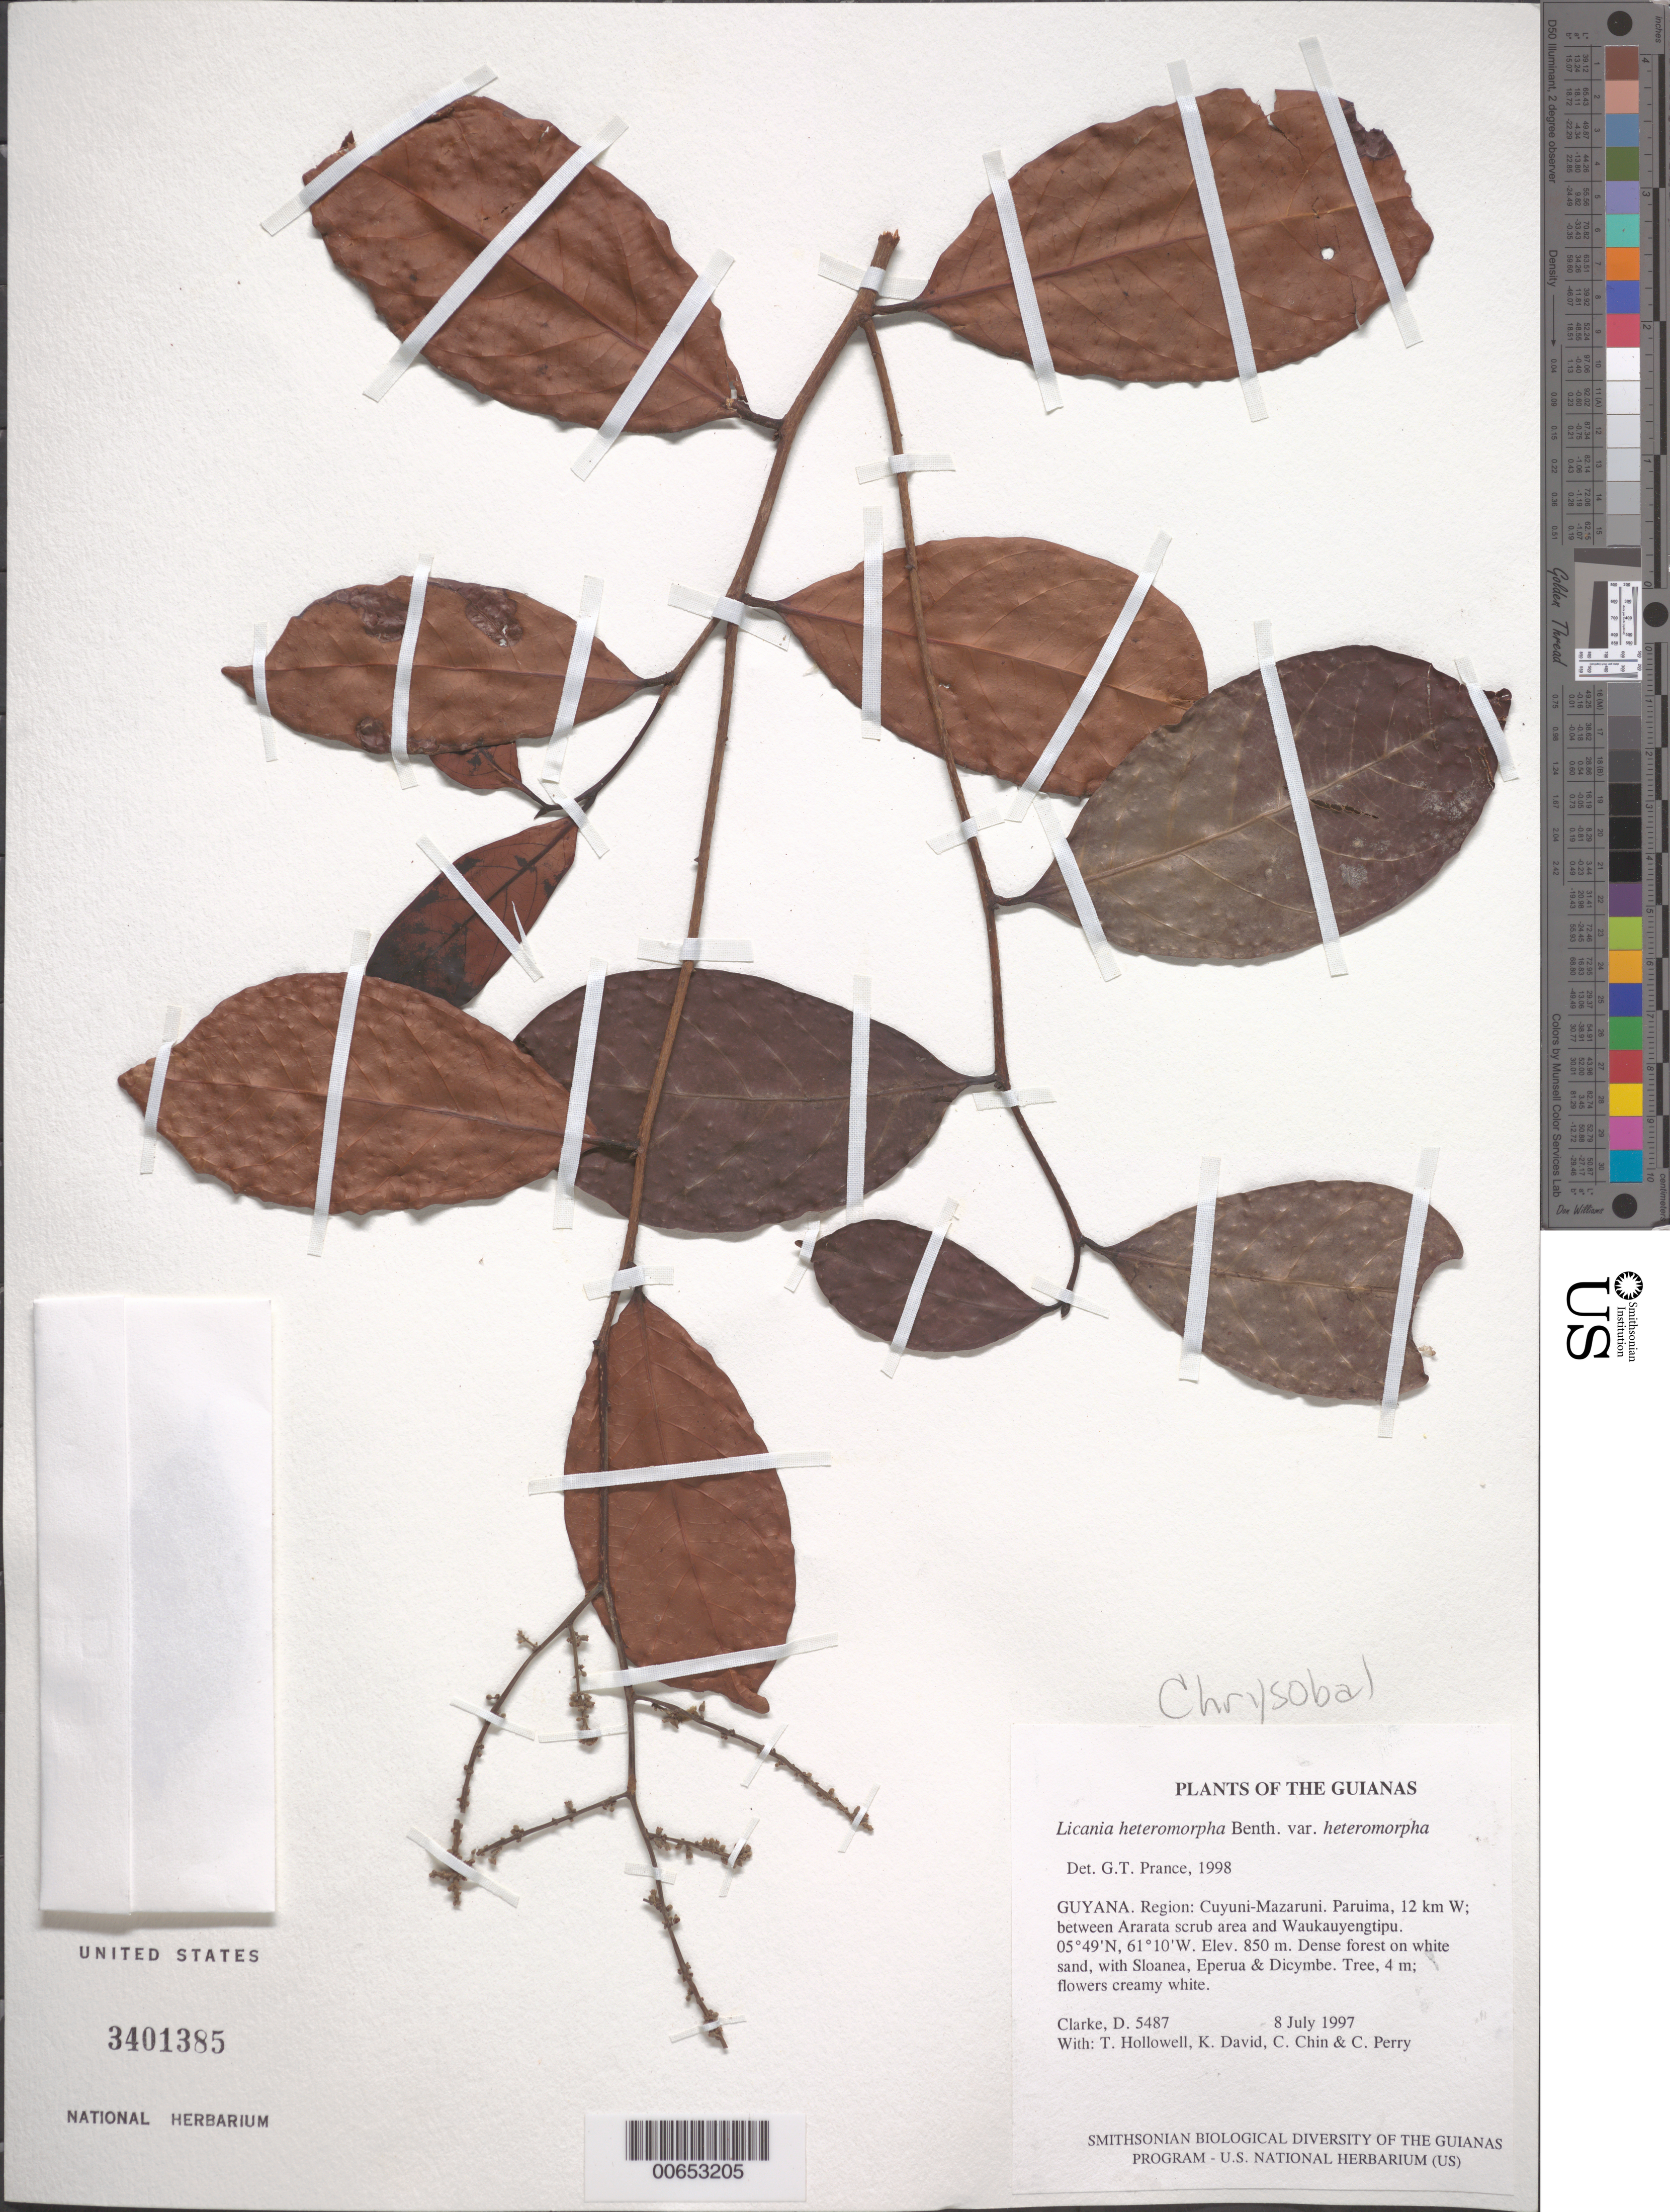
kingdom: Plantae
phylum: Tracheophyta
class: Magnoliopsida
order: Malpighiales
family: Chrysobalanaceae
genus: Hymenopus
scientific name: Hymenopus heteromorphus var. heteromorphus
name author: (Benth.) Sothers & Prance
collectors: H. D. Clarke, T. Hollowell, K. David, C. Chin & C. Perry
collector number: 5487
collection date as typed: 8 July 1997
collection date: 1997-07-08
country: Guyana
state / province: Cuyuni-Mazaruni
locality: Paruima, 12 km W; between Ararata scrub area and Waukauyengtipu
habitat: Dense forest on white sand, with Sloanea, Eperua & Dicymbe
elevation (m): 850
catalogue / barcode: US 3401385